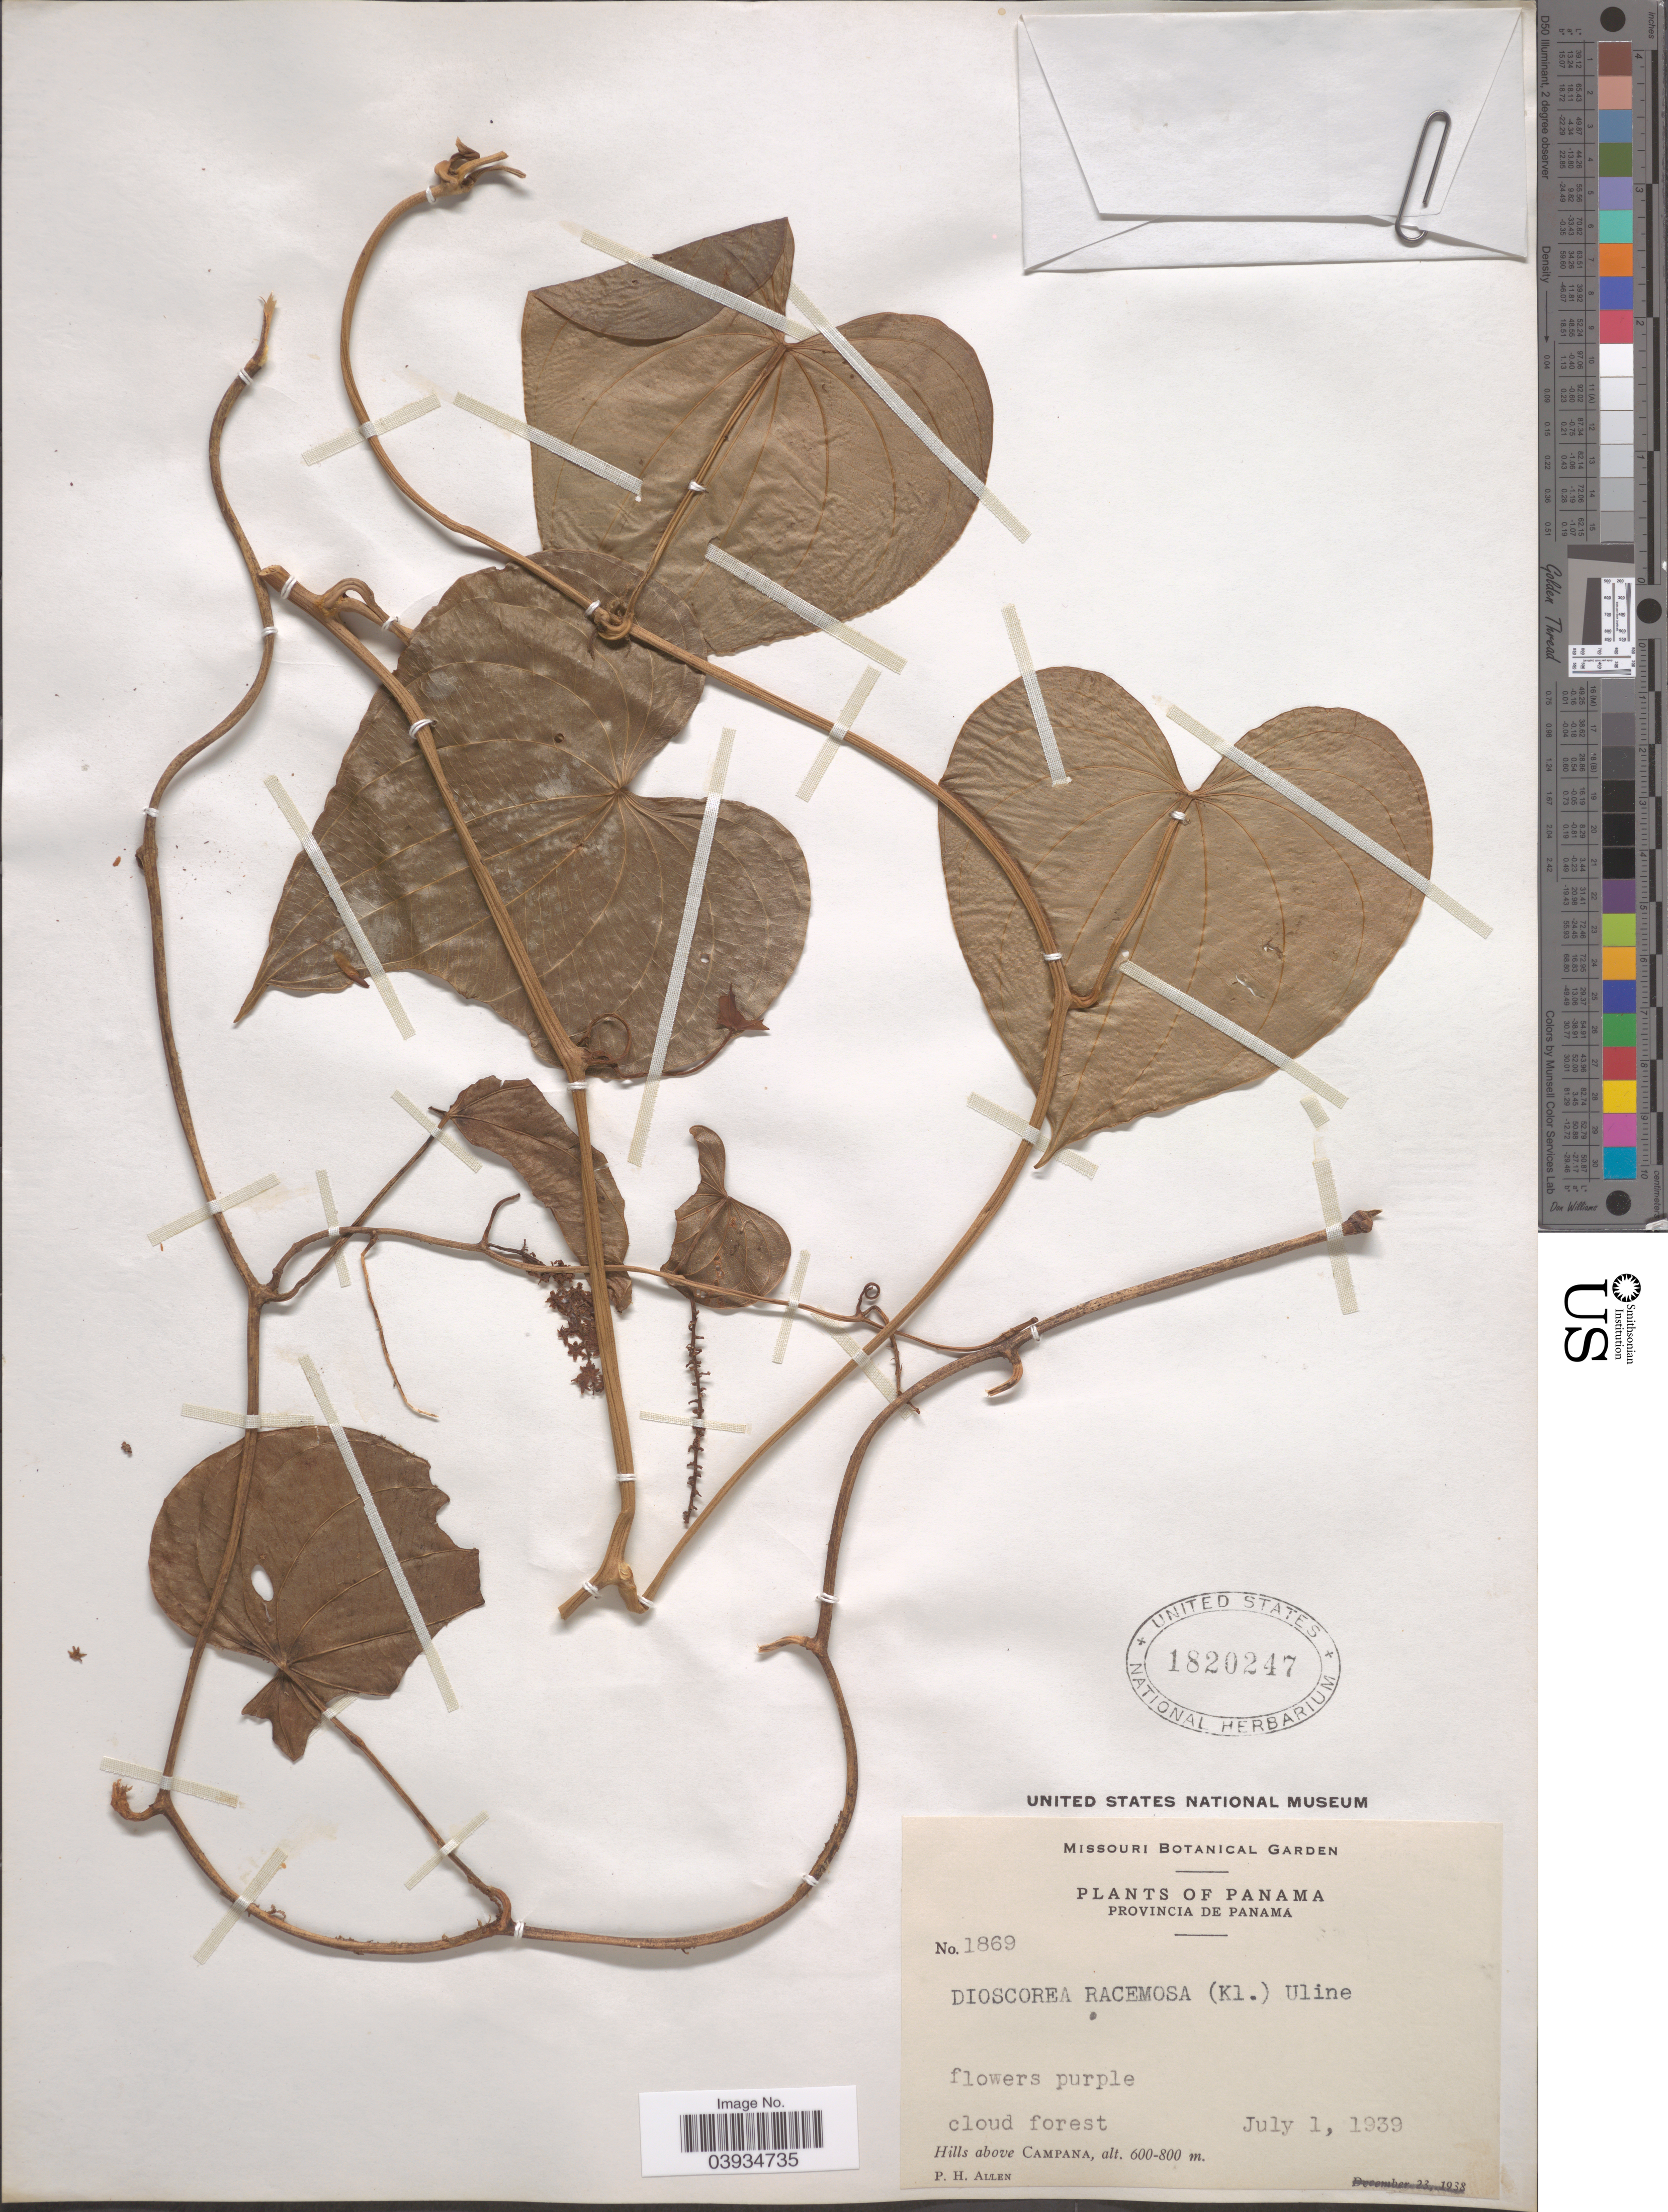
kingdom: Plantae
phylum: Tracheophyta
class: Liliopsida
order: Dioscoreales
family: Dioscoreaceae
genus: Dioscorea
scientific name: Dioscorea racemosa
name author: Rusby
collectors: P. H. Allen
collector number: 1869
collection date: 1939-07-01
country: Panama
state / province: Panamá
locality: Hills above Campana.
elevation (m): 600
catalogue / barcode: US 1820247